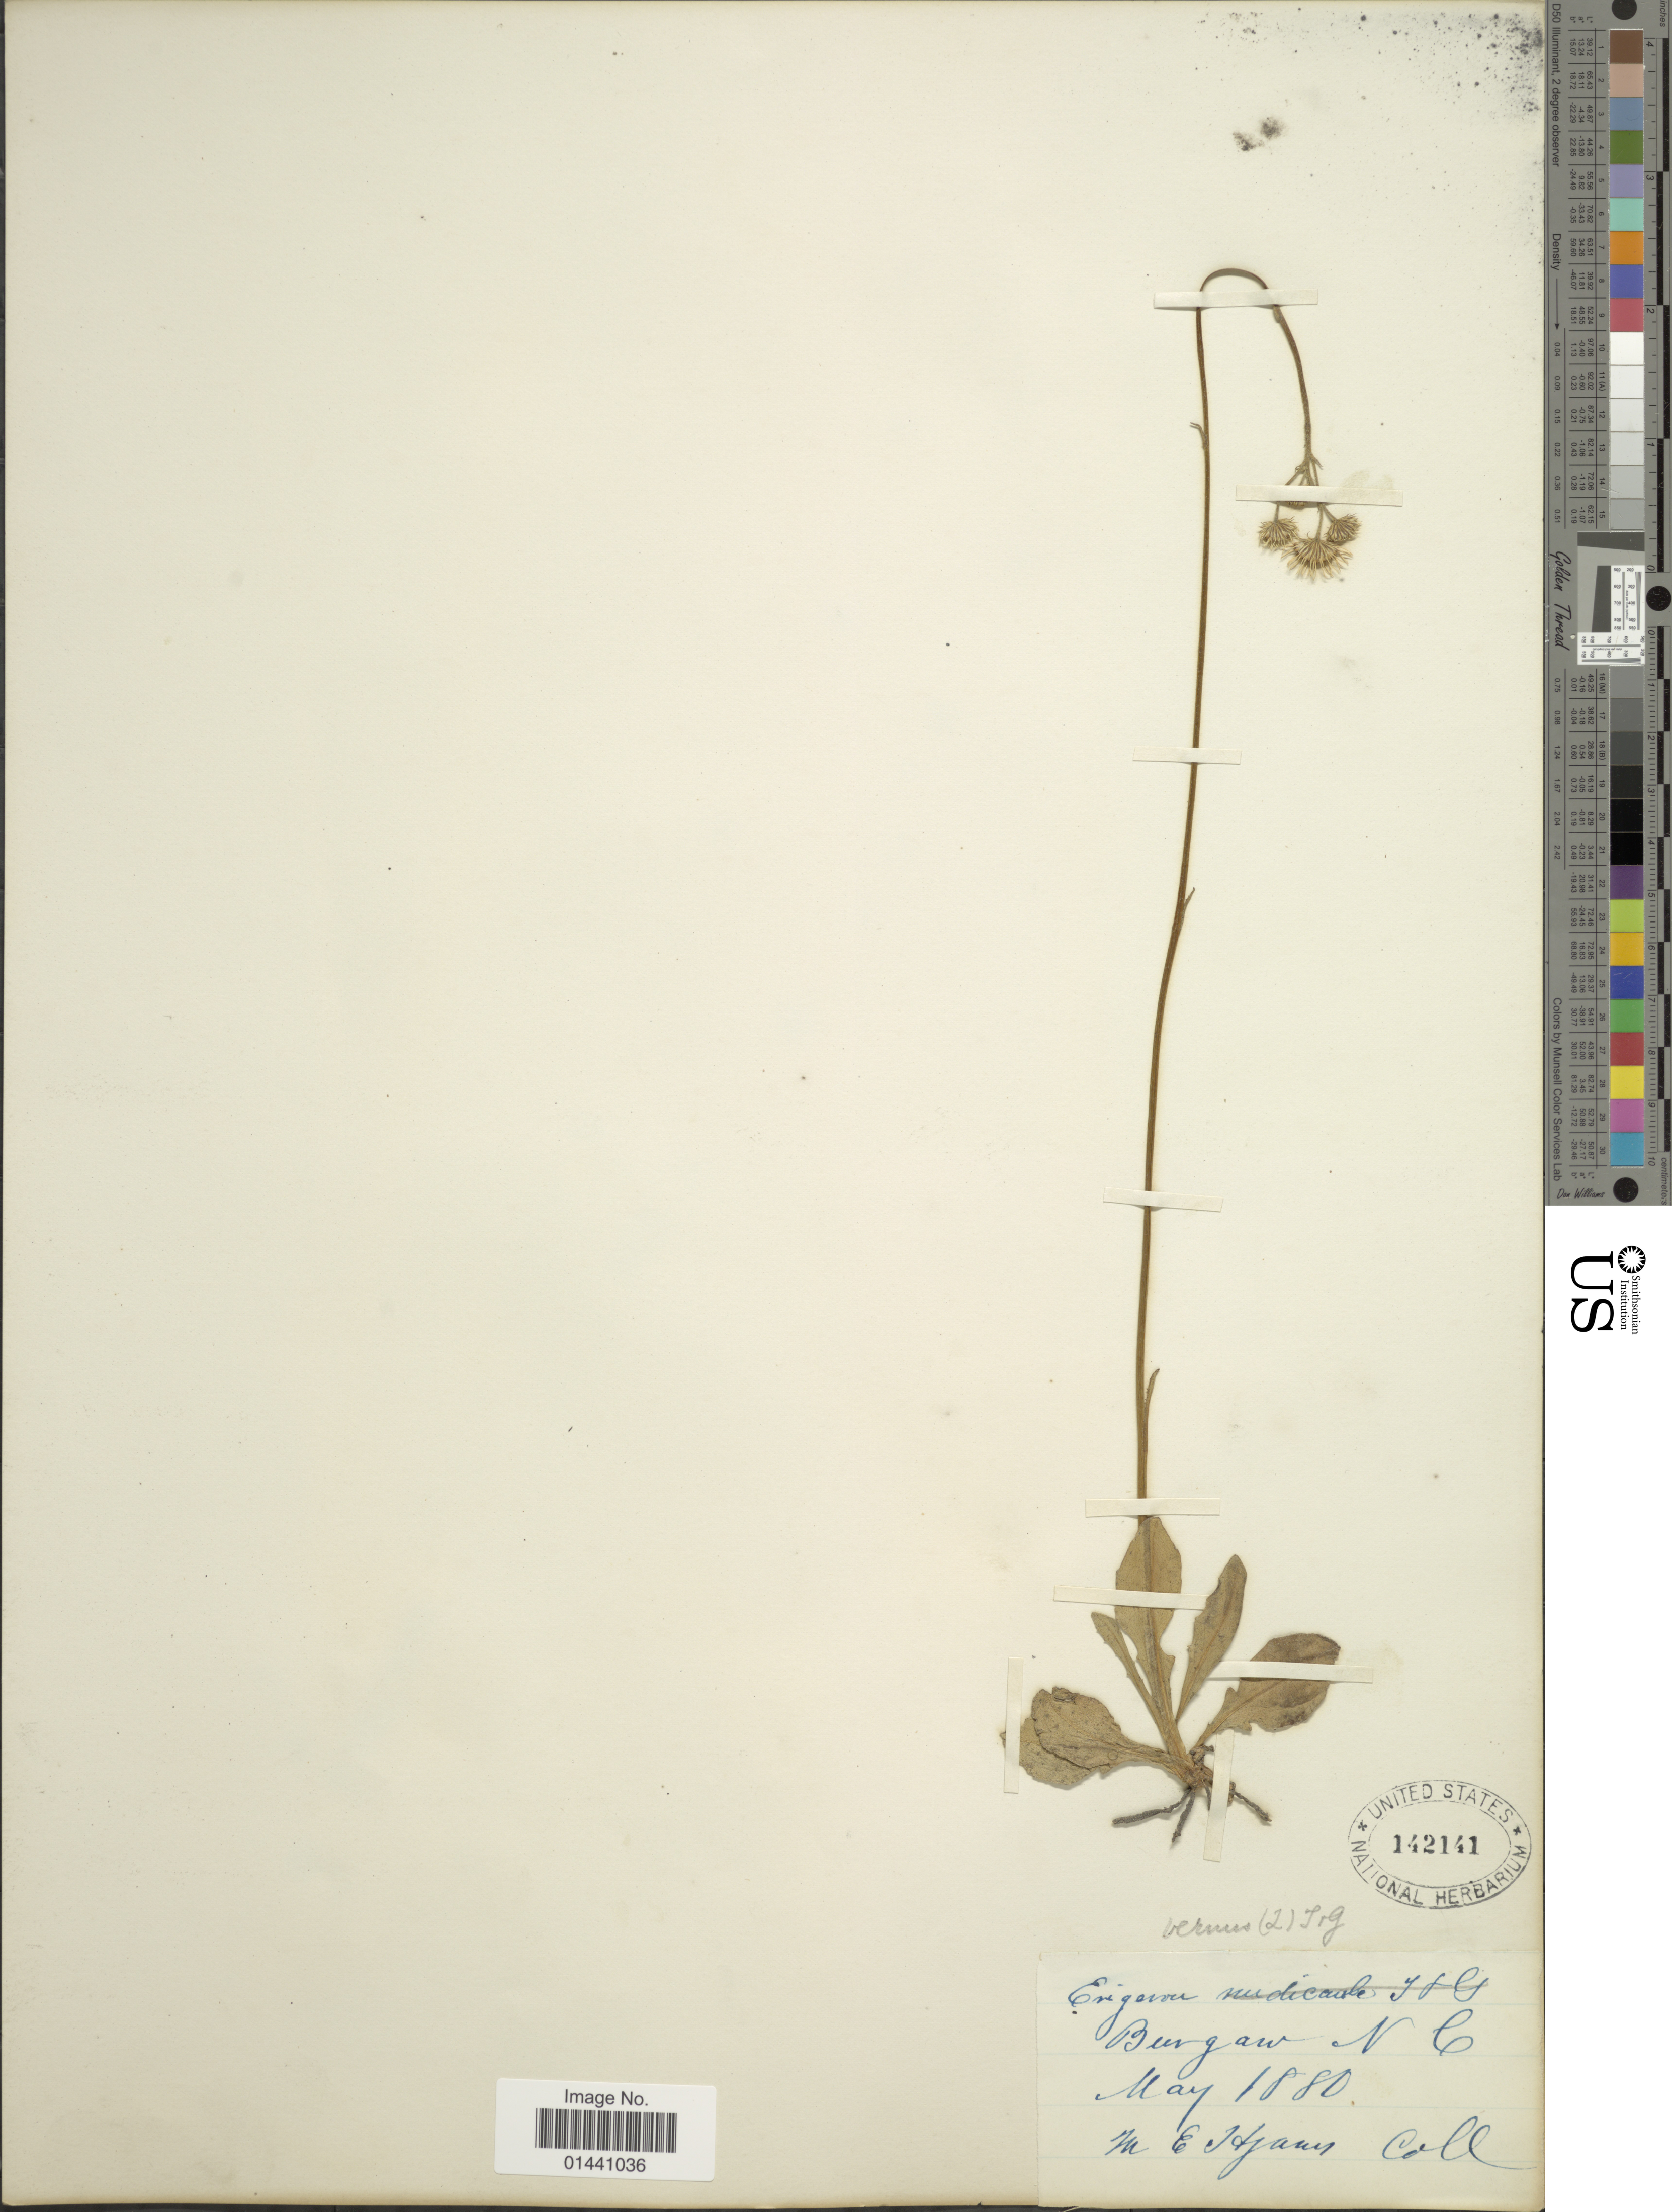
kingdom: Plantae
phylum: Tracheophyta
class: Magnoliopsida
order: Asterales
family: Asteraceae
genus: Erigeron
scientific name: Erigeron vernus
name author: (L.) Torr. & A. Gray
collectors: M. E. Jones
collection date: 1880-05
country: United States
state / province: North Carolina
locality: Burgaw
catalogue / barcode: US 142141